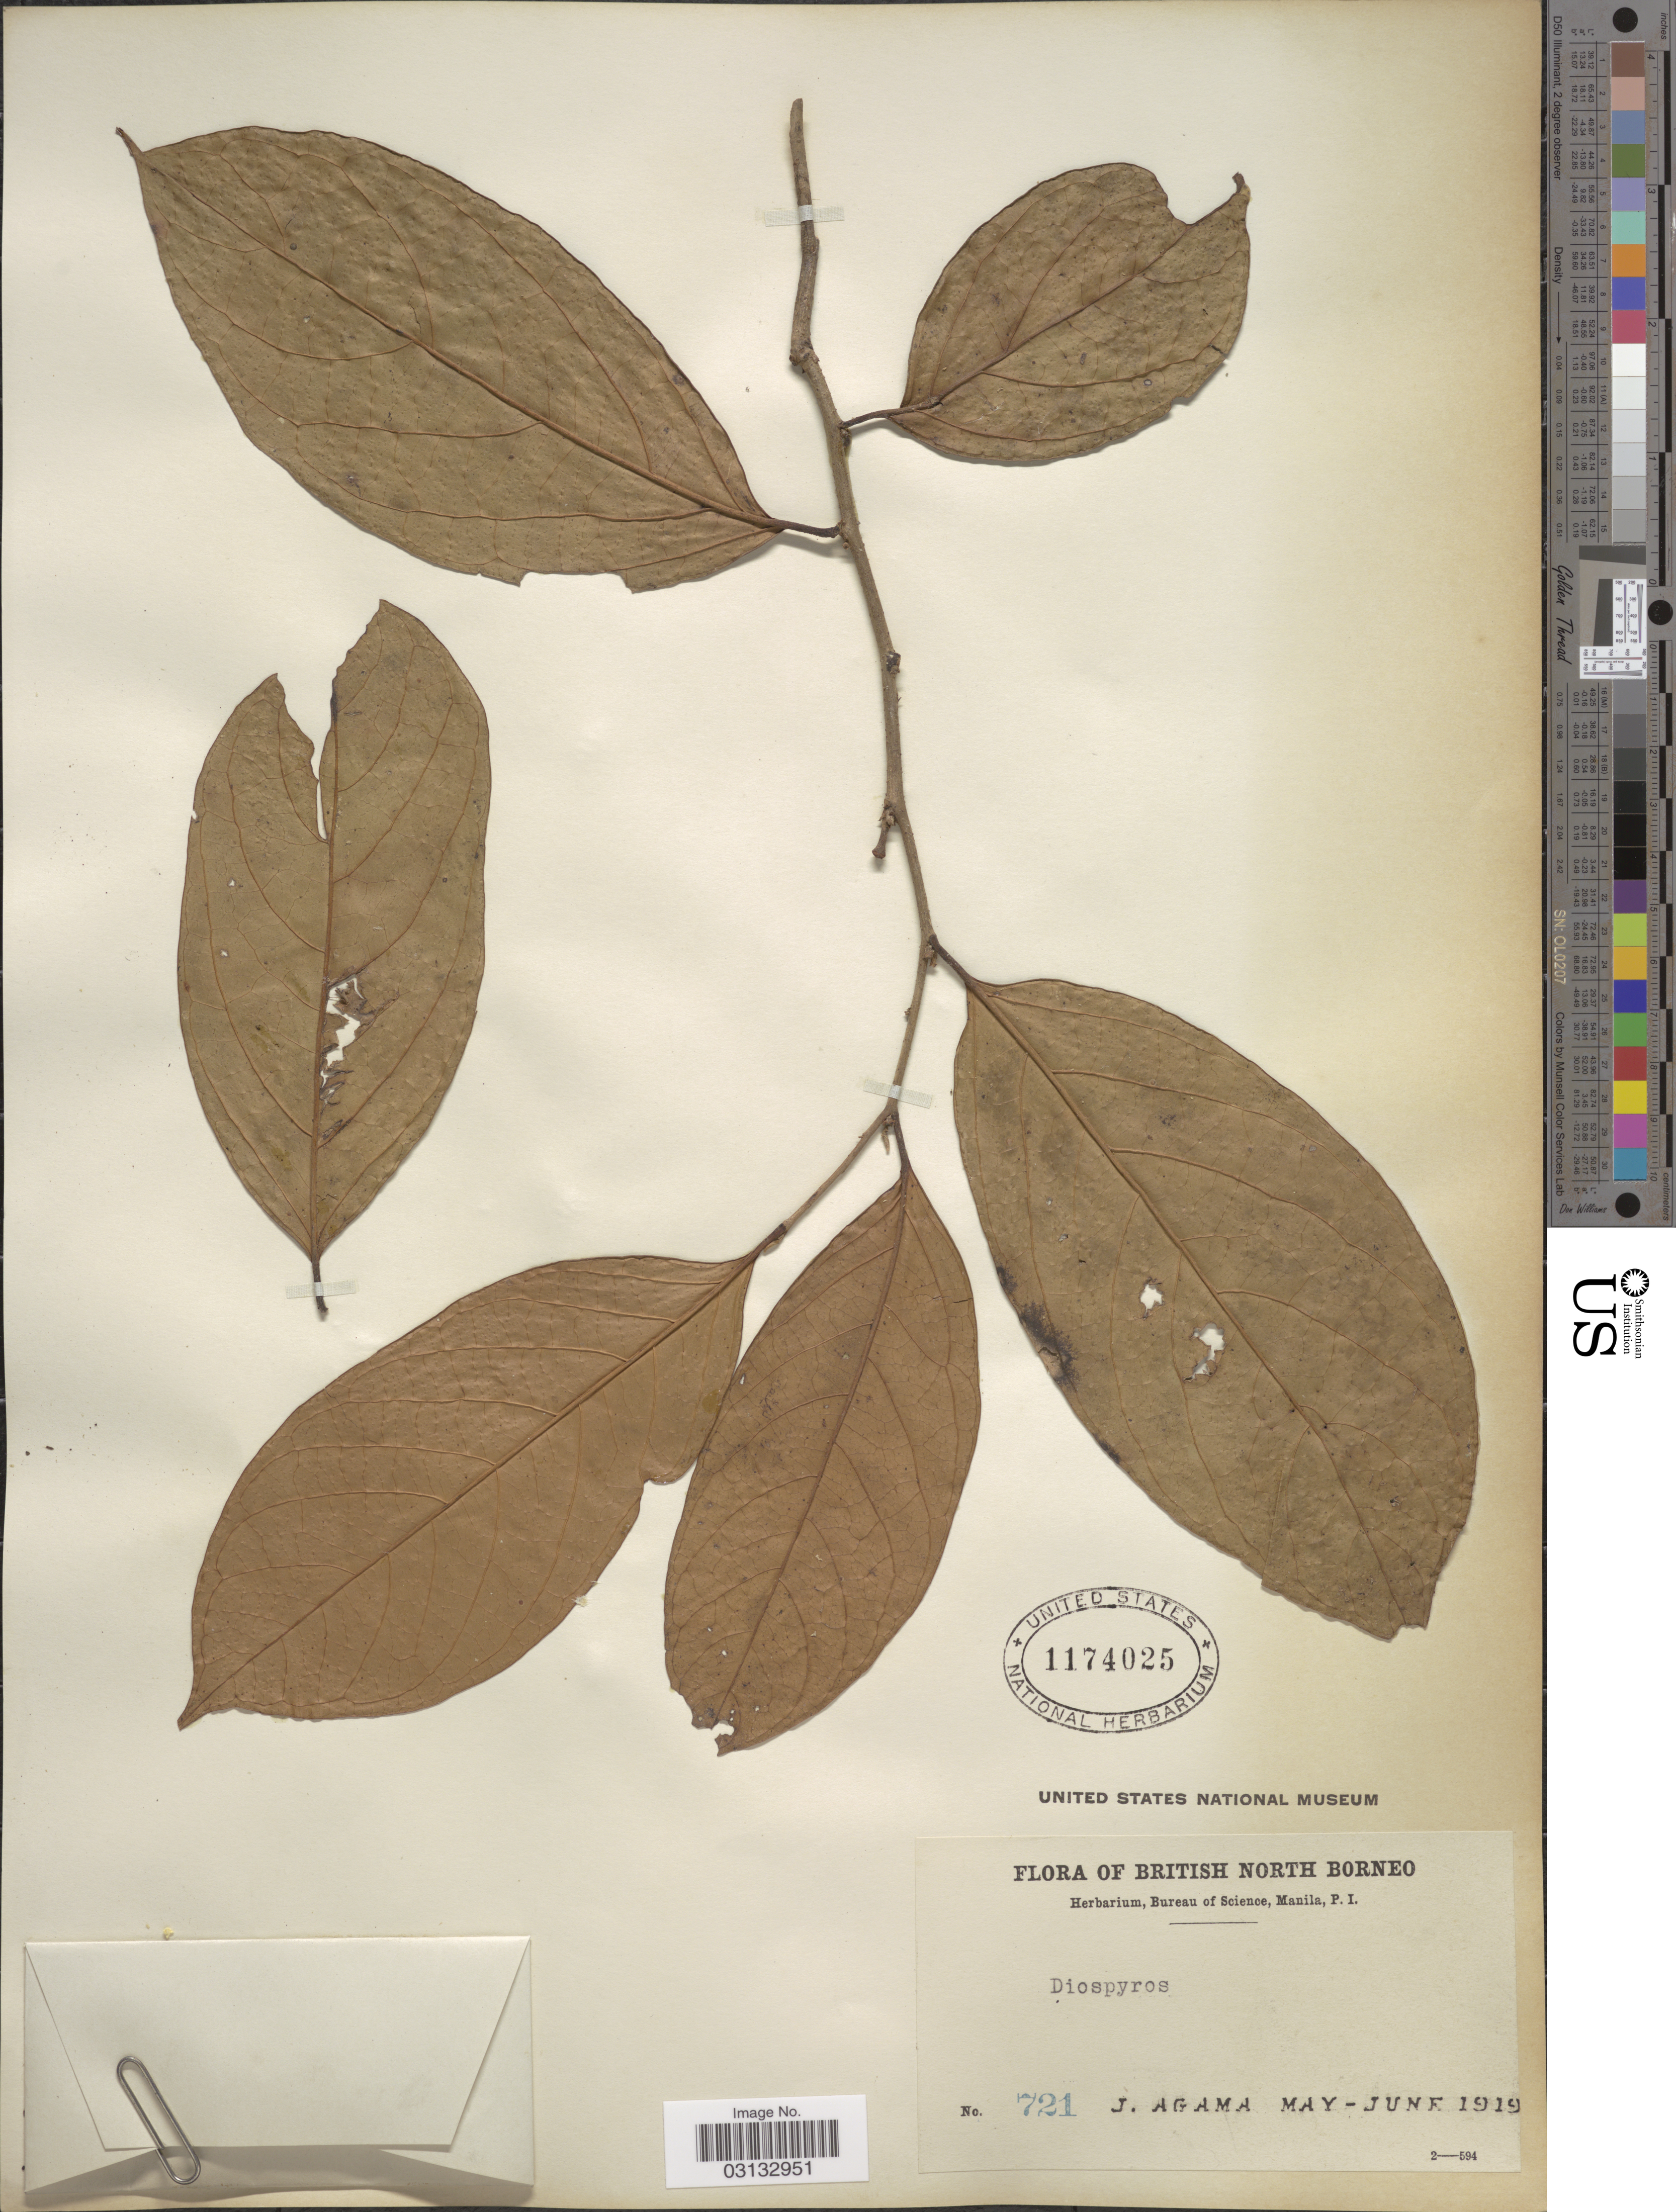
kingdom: Plantae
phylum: Tracheophyta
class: Magnoliopsida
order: Ericales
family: Ebenaceae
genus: Diospyros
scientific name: Diospyros sp.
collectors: J. Agama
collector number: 721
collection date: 1919-05/1919-06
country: Malaysia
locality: British North Borneo.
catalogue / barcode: US 1174025